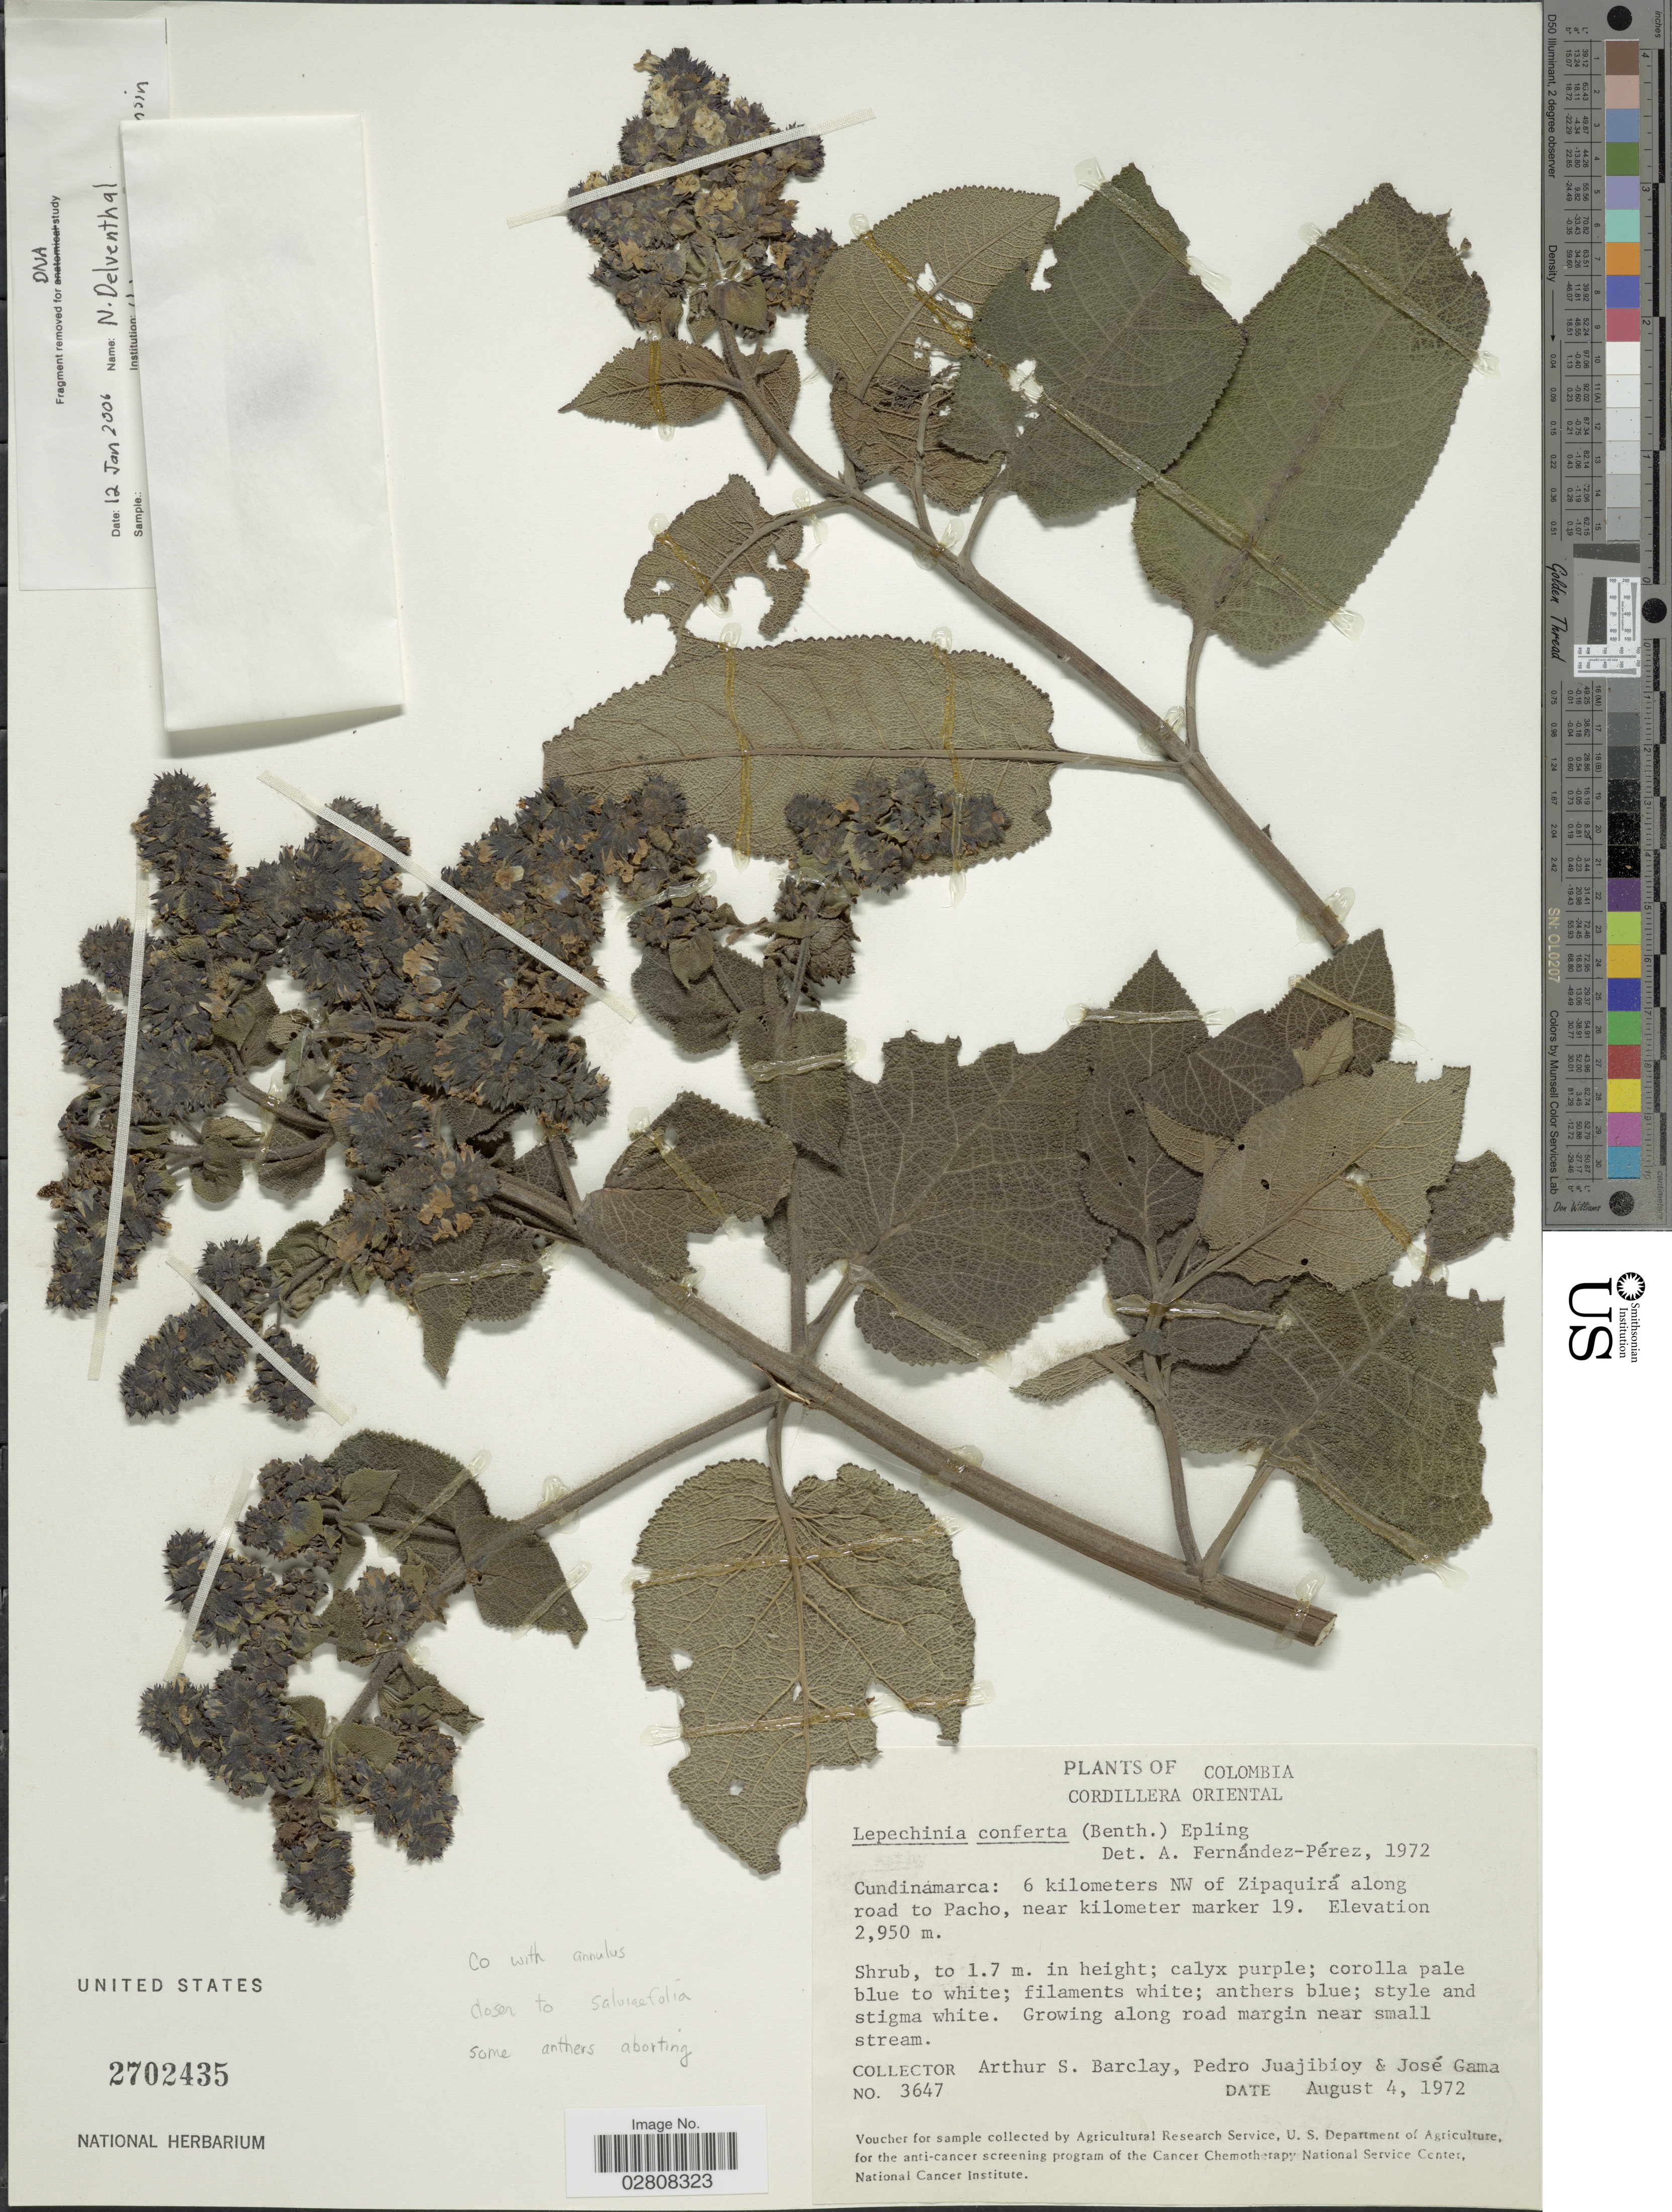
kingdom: Plantae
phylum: Tracheophyta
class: Magnoliopsida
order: Lamiales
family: Lamiaceae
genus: Lepechinia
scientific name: Lepechinia sp.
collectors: A. S. Barclay, P. Juajibioy & J. Gama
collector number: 3647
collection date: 1972-08-04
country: Colombia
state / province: Cundinamarca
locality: Cordillera Oriental. 6 kilometers NW of Zipaquirá along road to Pacho, near kilometer marker 19.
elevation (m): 2950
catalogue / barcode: US 2702435